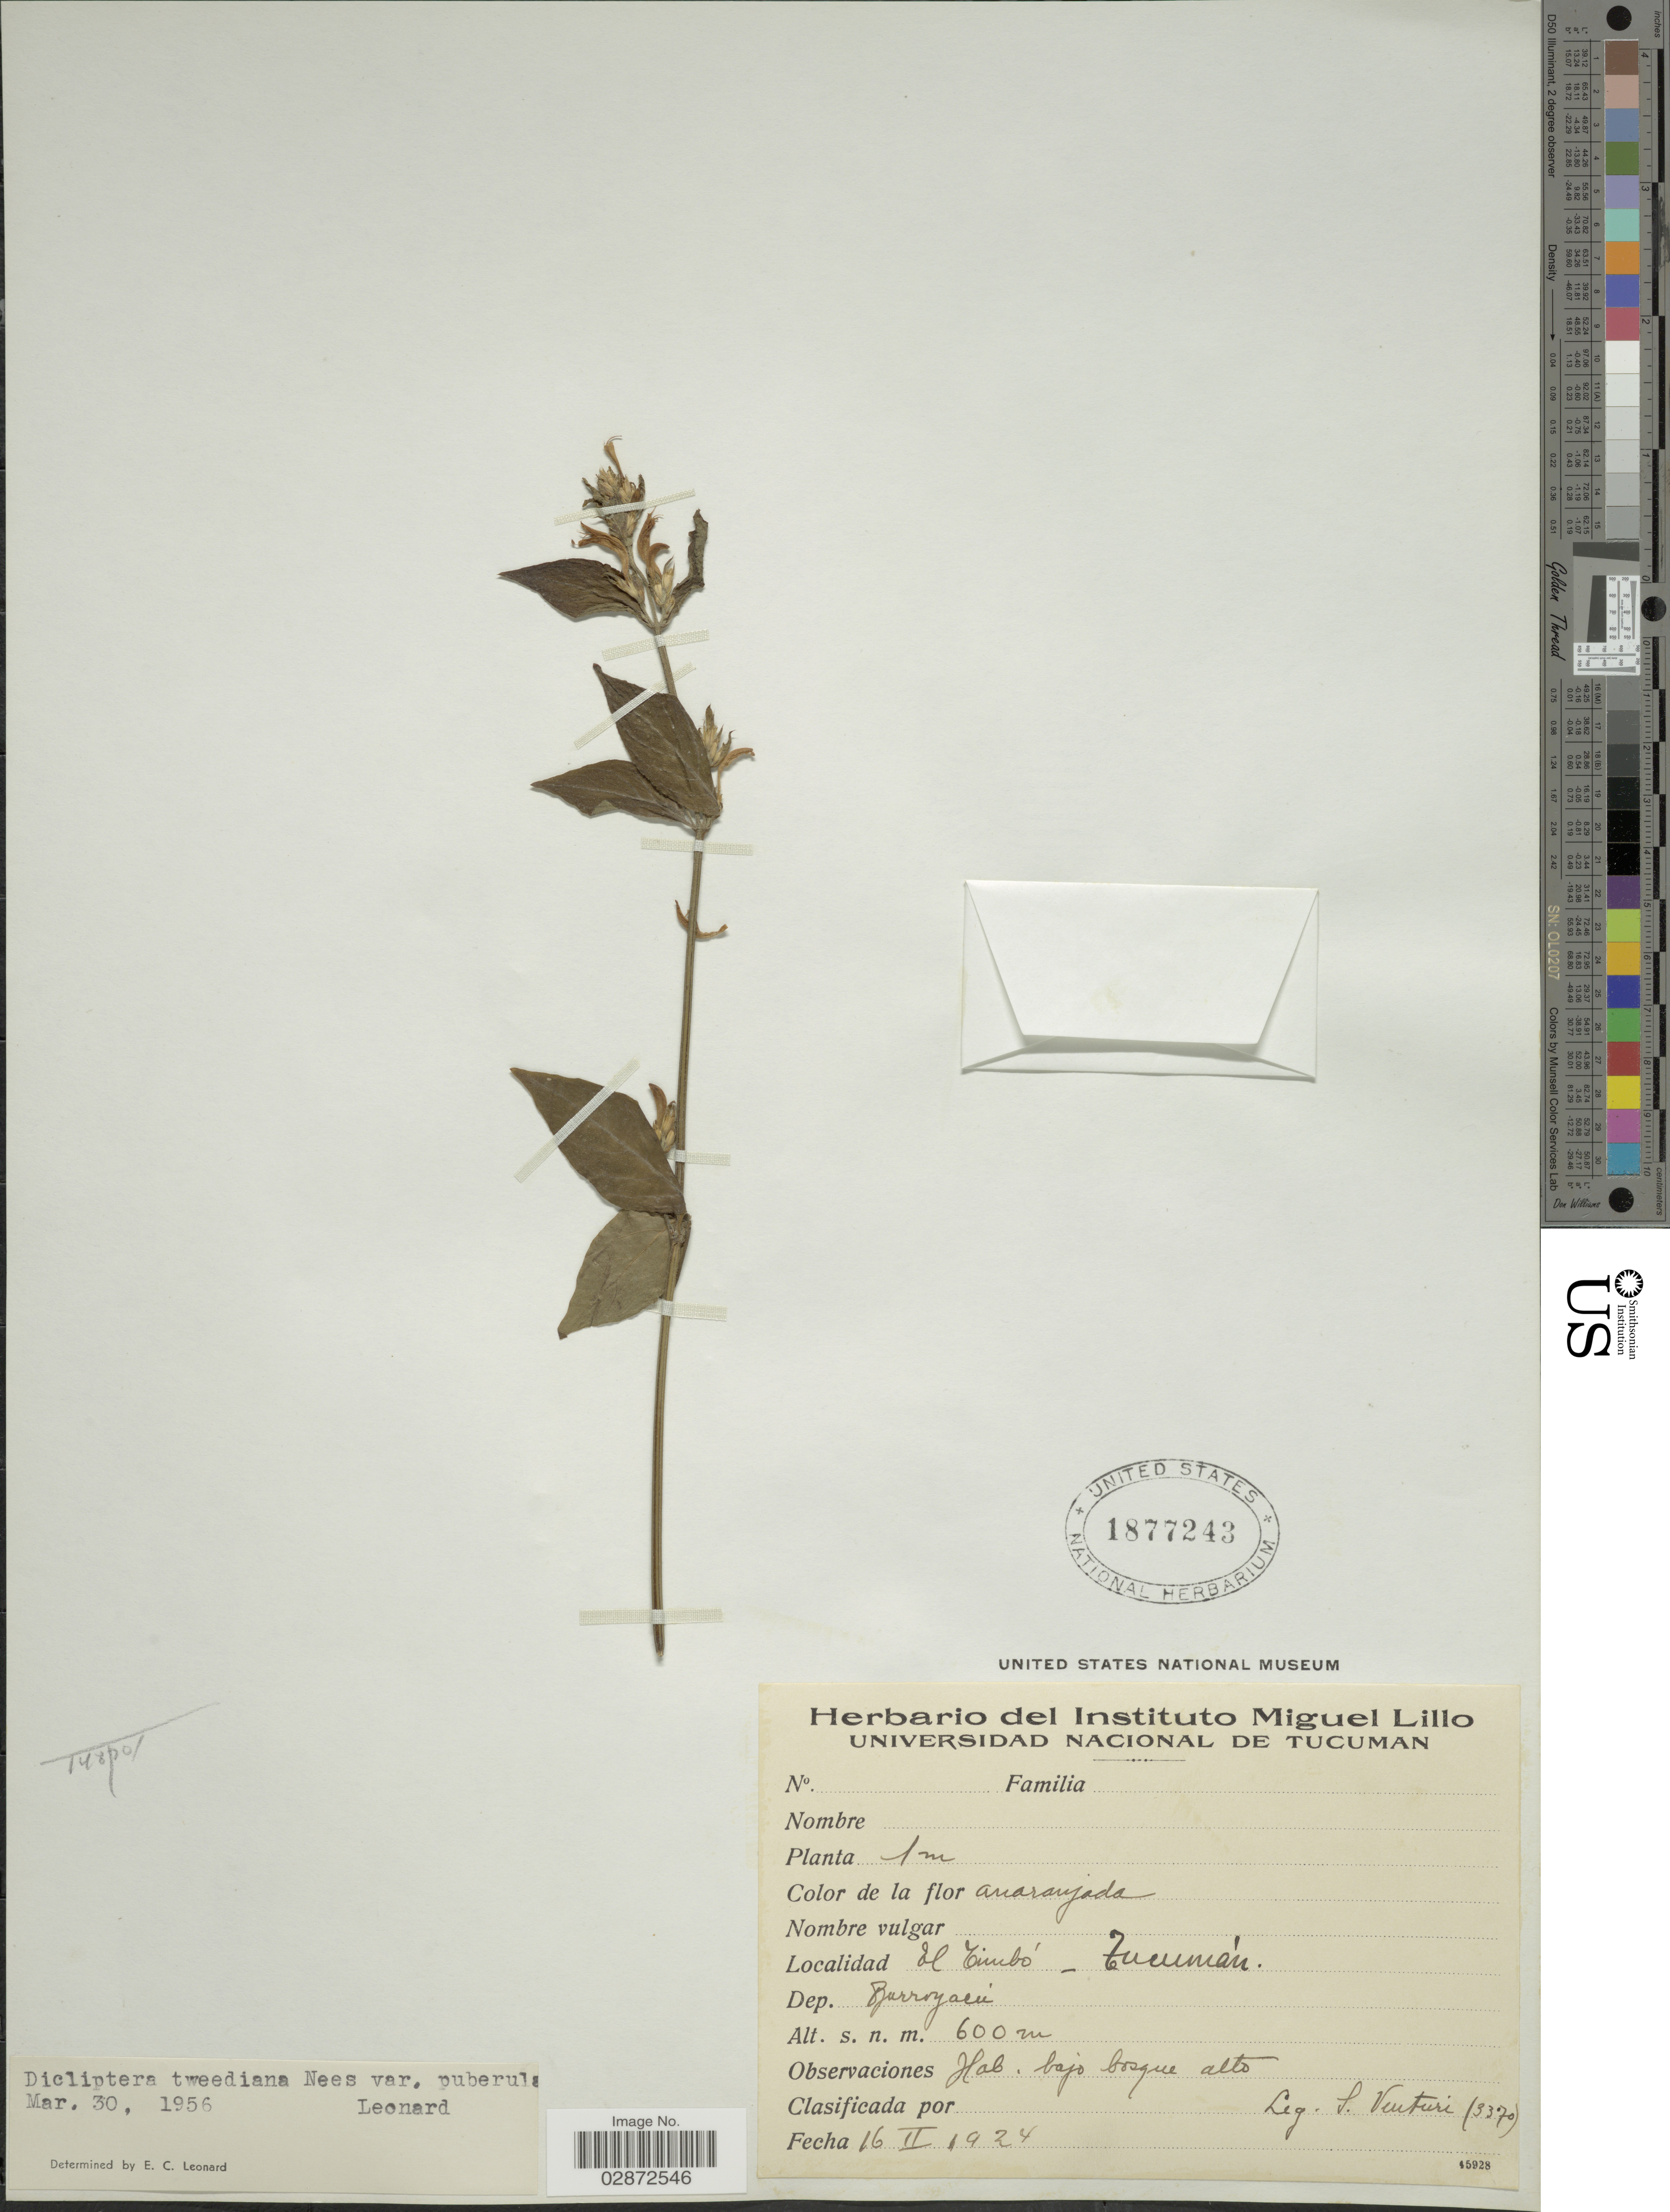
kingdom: Plantae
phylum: Tracheophyta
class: Magnoliopsida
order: Lamiales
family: Acanthaceae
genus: Dicliptera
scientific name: Dicliptera squarrosa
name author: Nees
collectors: S. Venturi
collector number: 3370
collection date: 1924-02-16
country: Argentina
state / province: Tucuman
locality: El Cuibó - Tucumán. Dep. Barroyacú.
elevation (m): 600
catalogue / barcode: US 1877243